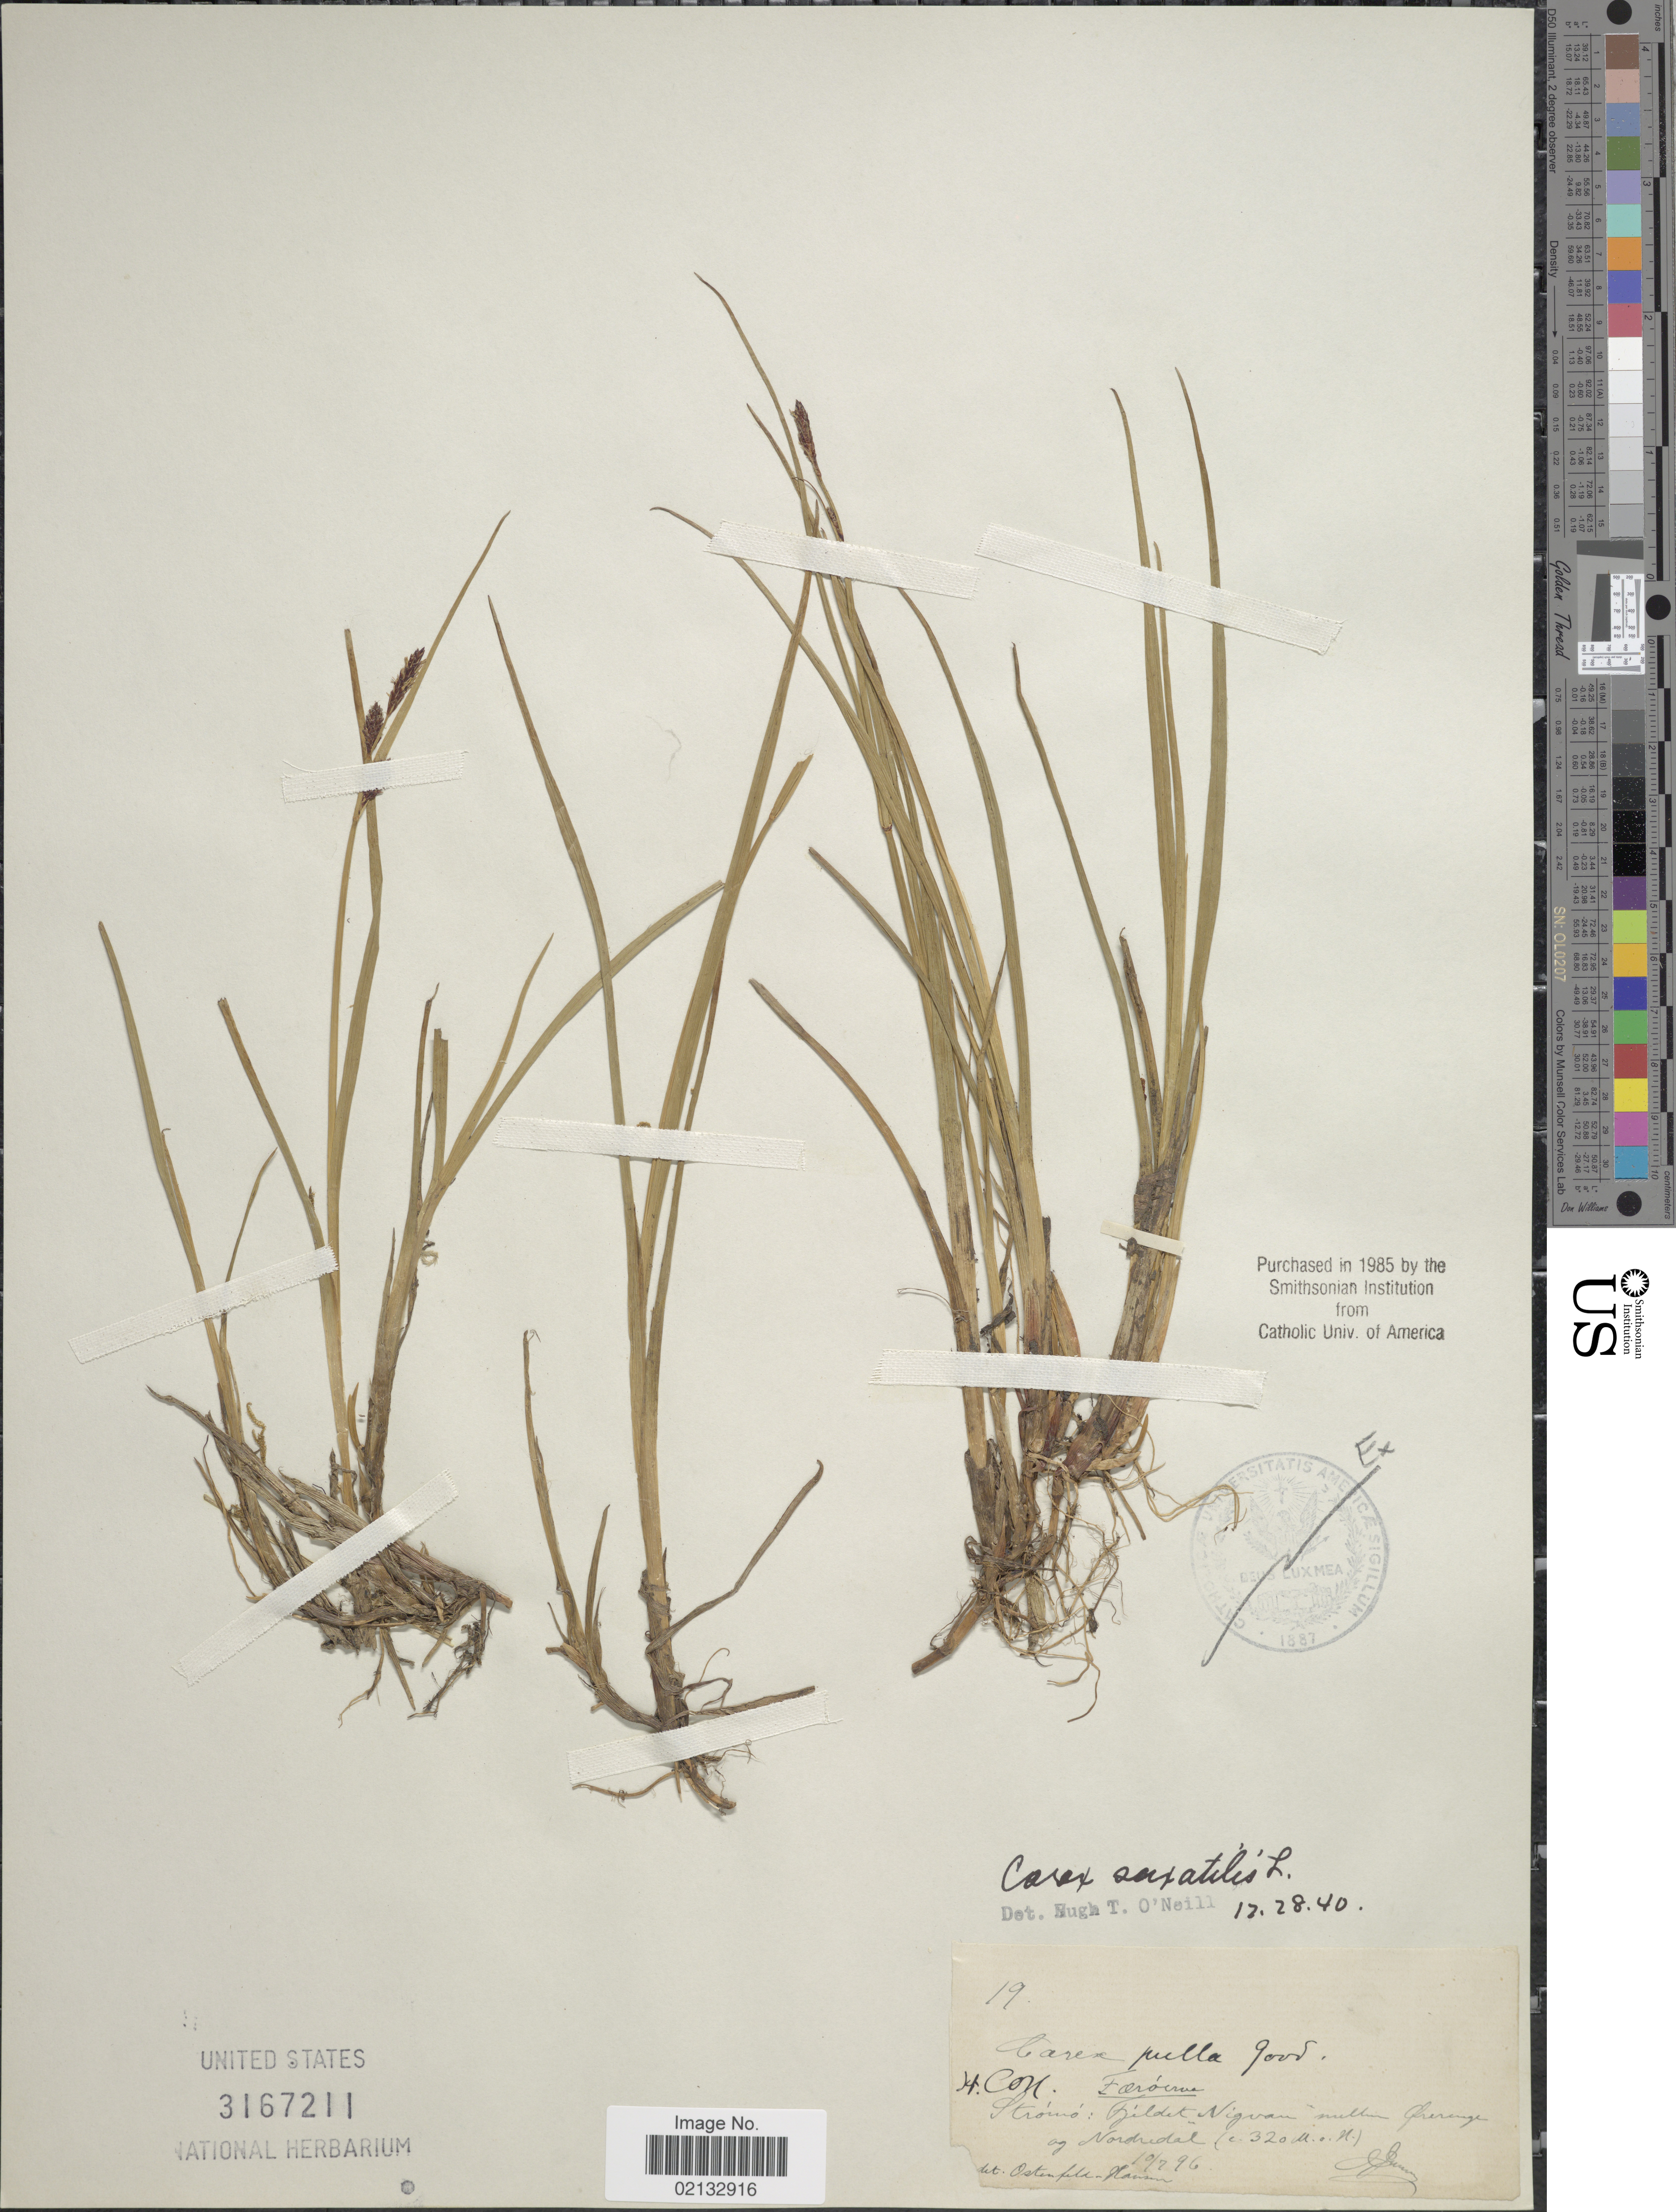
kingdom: Plantae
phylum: Tracheophyta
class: Liliopsida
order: Poales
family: Cyperaceae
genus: Carex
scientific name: Carex saxatilis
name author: L.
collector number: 19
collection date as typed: Transcribed d/m/y: 10/7/96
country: Denmark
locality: Stromo: Fjildet Nigvan multen gheringe ag Nordredal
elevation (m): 320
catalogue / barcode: US 3167211